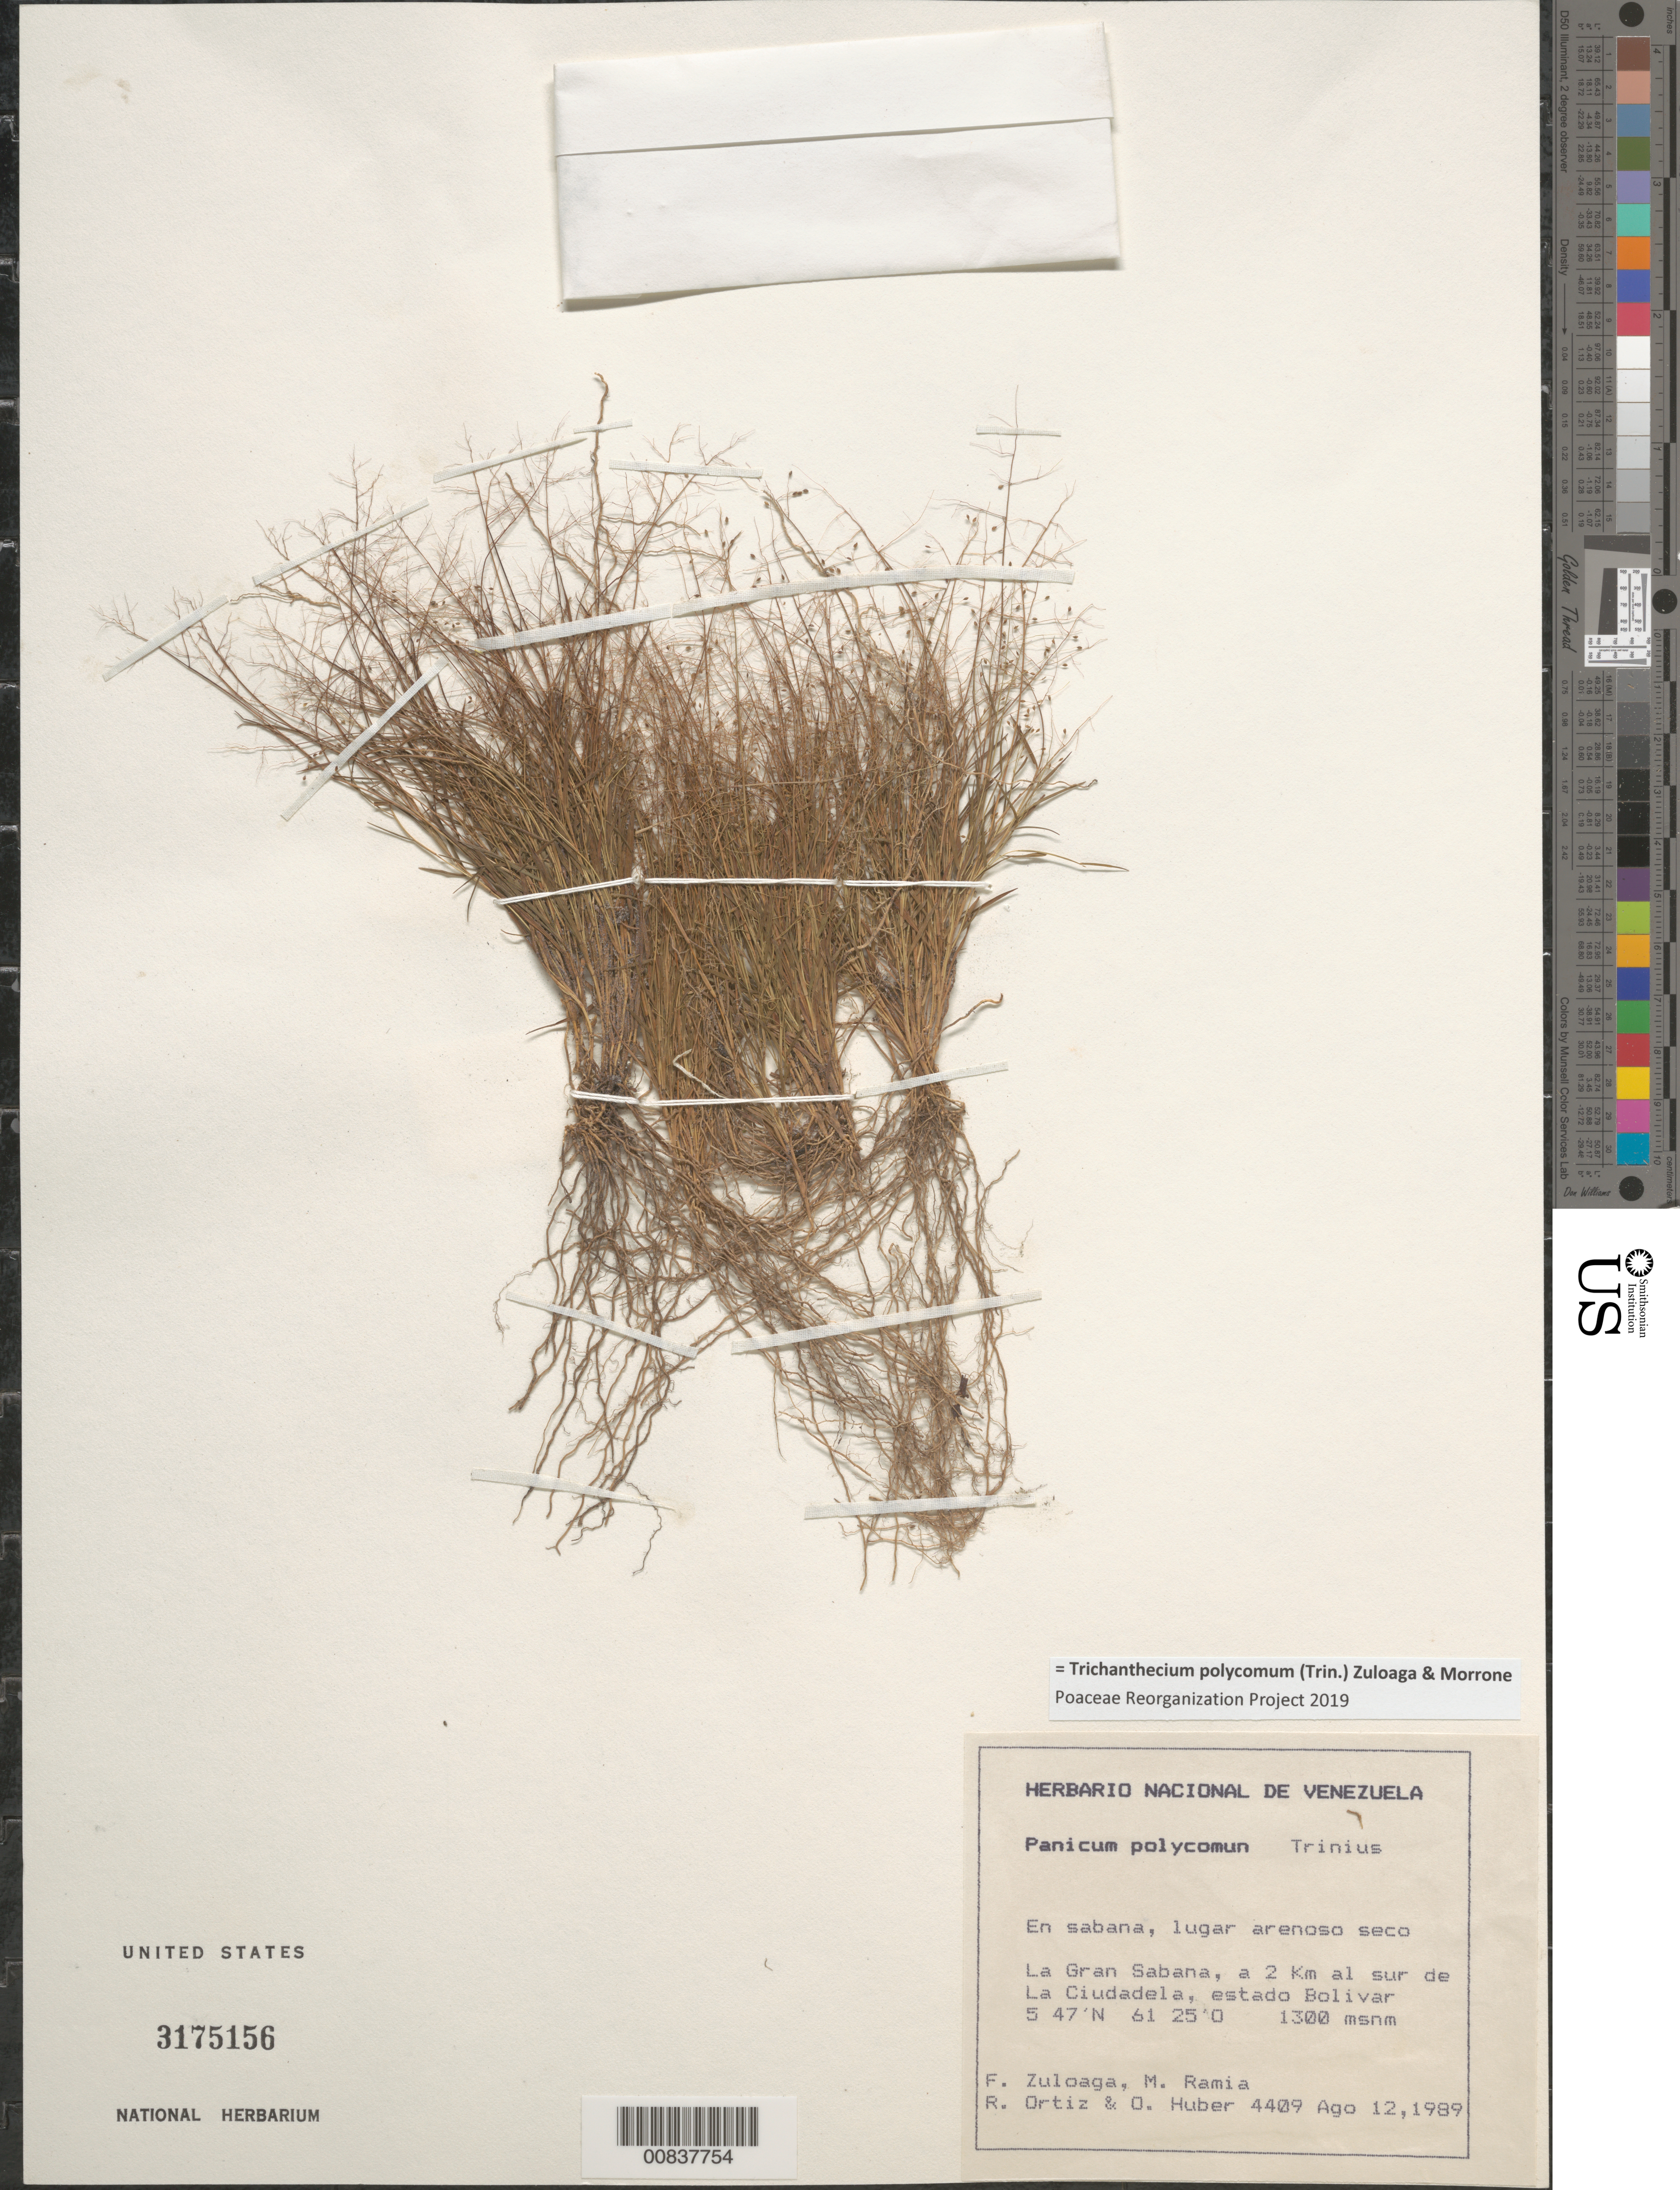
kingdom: Plantae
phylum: Tracheophyta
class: Liliopsida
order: Poales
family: Poaceae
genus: Trichanthecium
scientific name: Trichanthecium polycomum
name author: (Trin.) Zuloaga & Morrone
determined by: Poaceae Reorganization Project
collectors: F. O. Zuloaga, M. Ramia, R. Ortíz & O. Huber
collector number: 4409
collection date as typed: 12-Aug-89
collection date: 1989-08-12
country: Venezuela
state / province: Bolívar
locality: Gran Sabana, 2 km al sur de San Ignacio de Yuruani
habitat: Sabana, lugar arenoso seco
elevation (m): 1300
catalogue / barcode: US 3175156